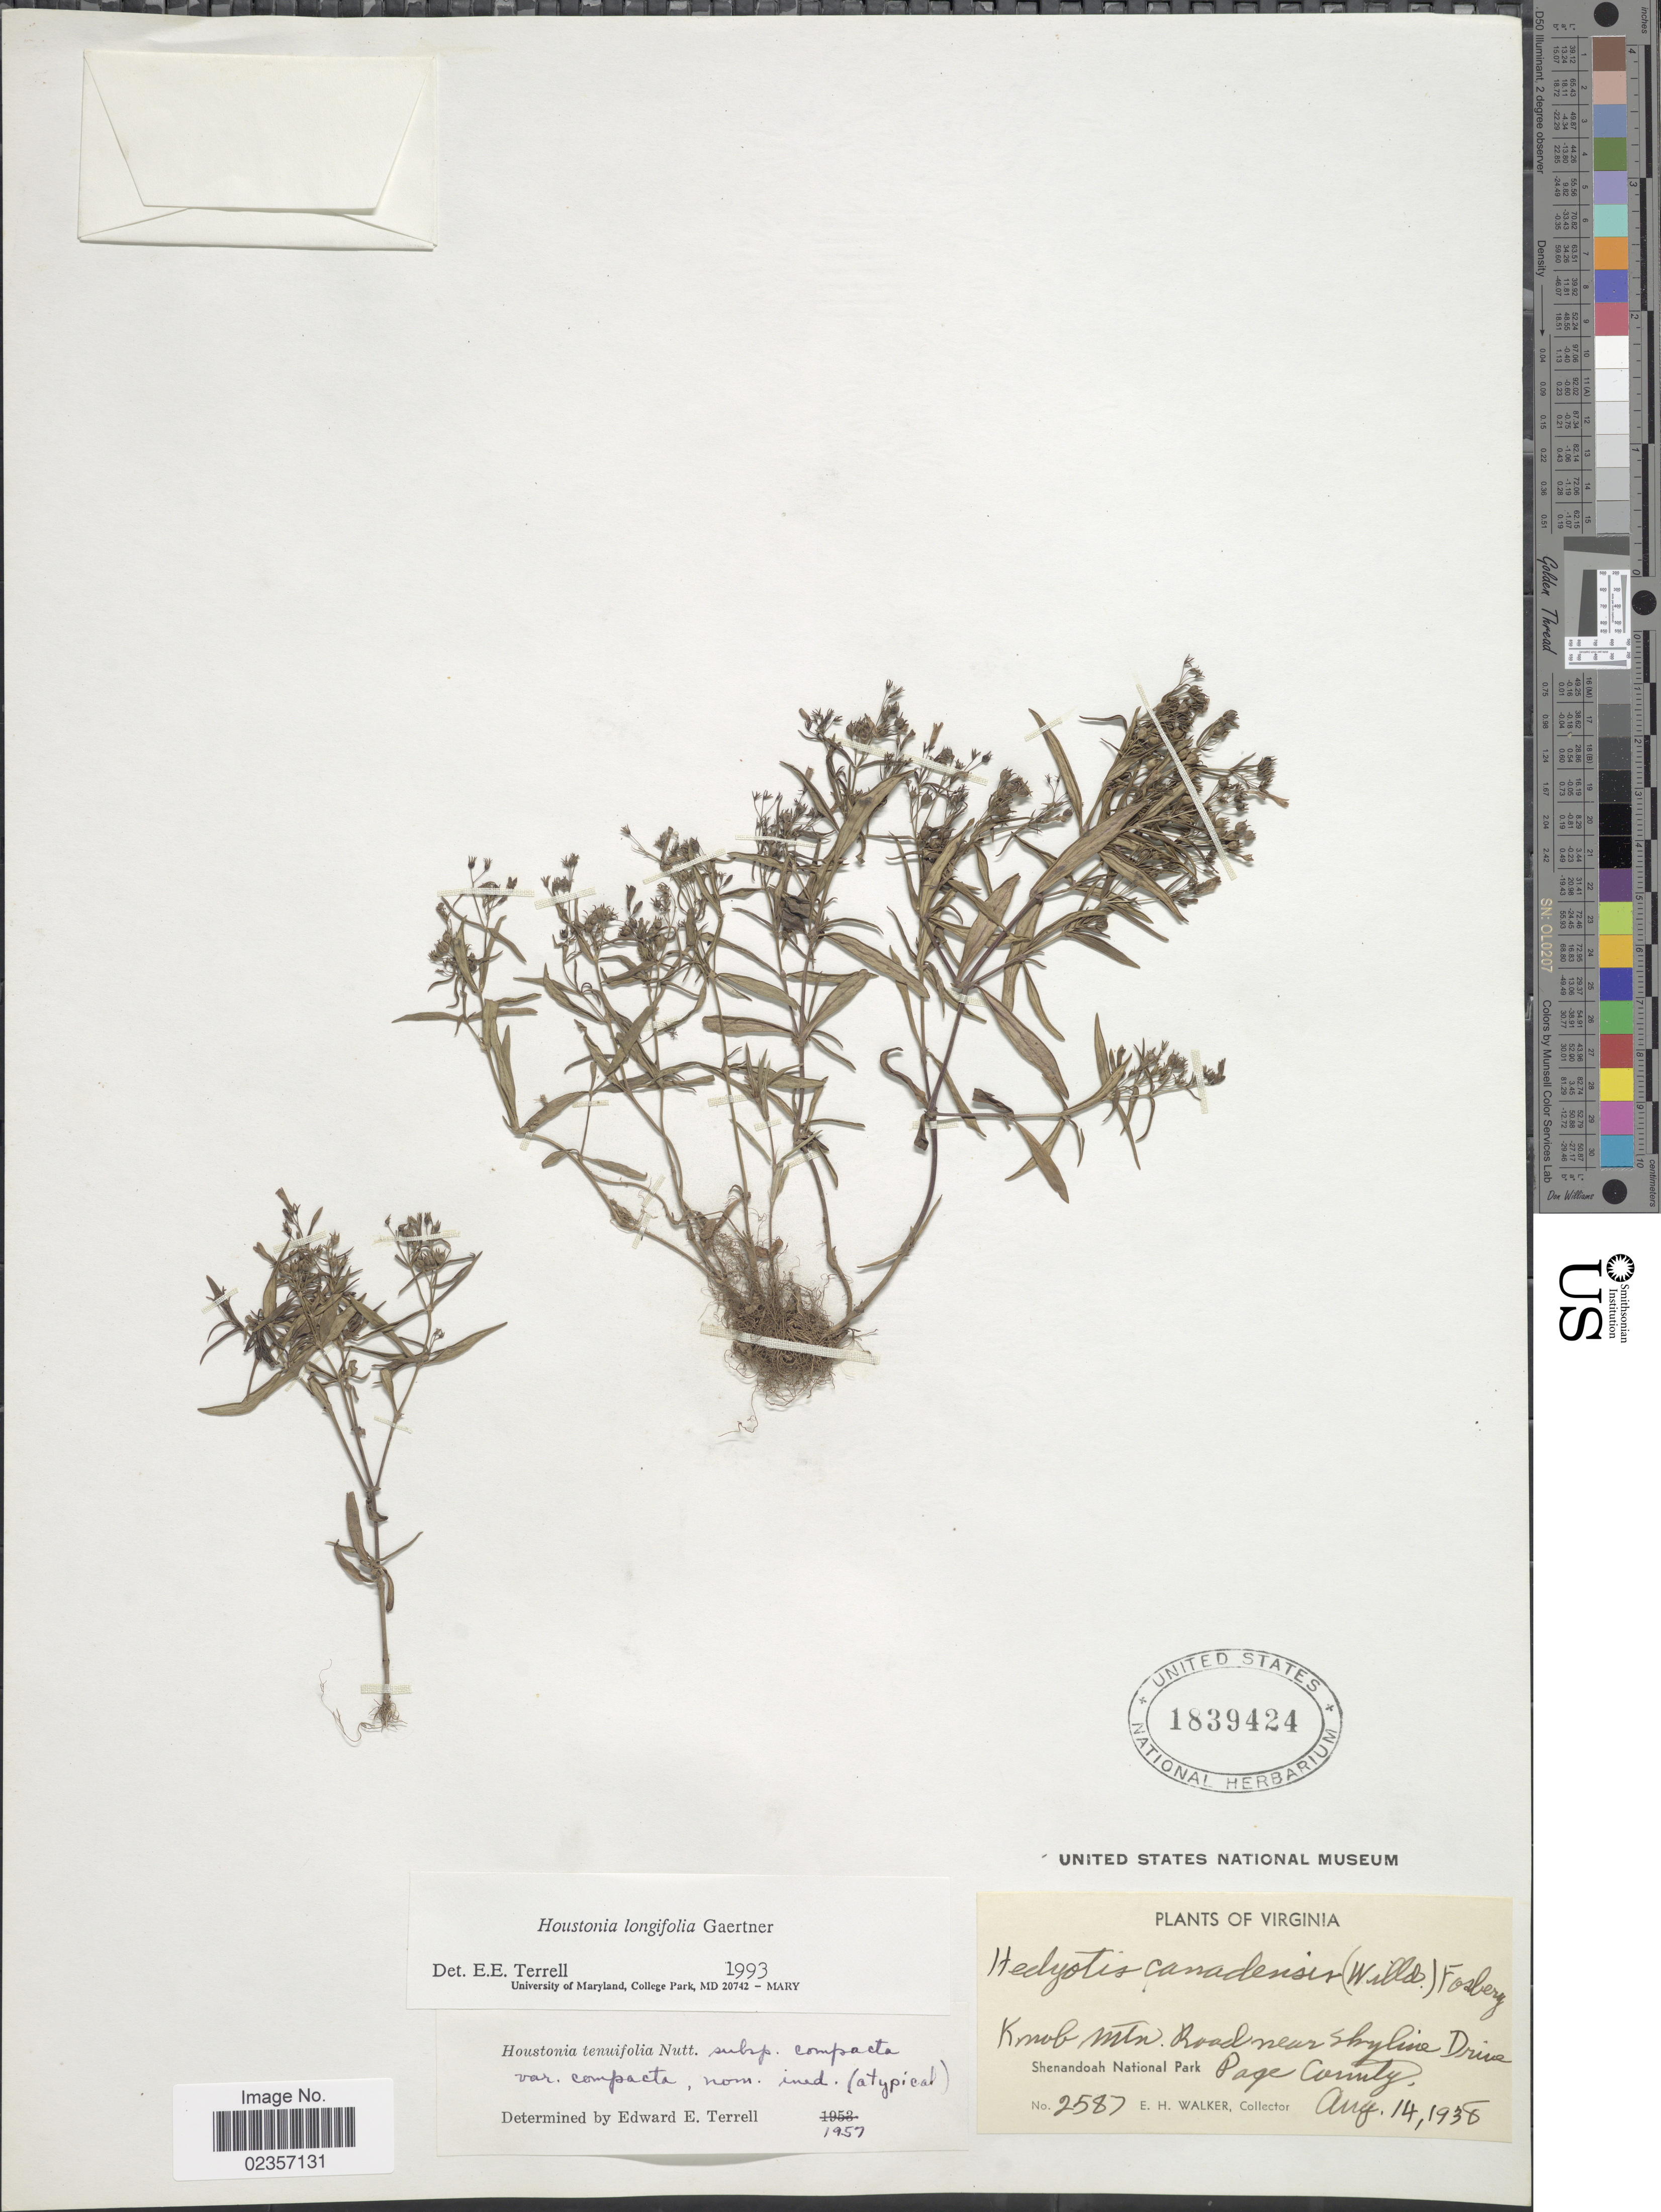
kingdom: Plantae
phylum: Tracheophyta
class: Magnoliopsida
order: Gentianales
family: Rubiaceae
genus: Houstonia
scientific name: Houstonia longifolia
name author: Gaertn.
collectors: E. H. Walker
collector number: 2587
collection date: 1938-08-14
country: United States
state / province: Virginia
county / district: Page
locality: Knob mtn. Road near Skyline Drive, Shenandoah National Park, Page County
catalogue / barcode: US 1839424